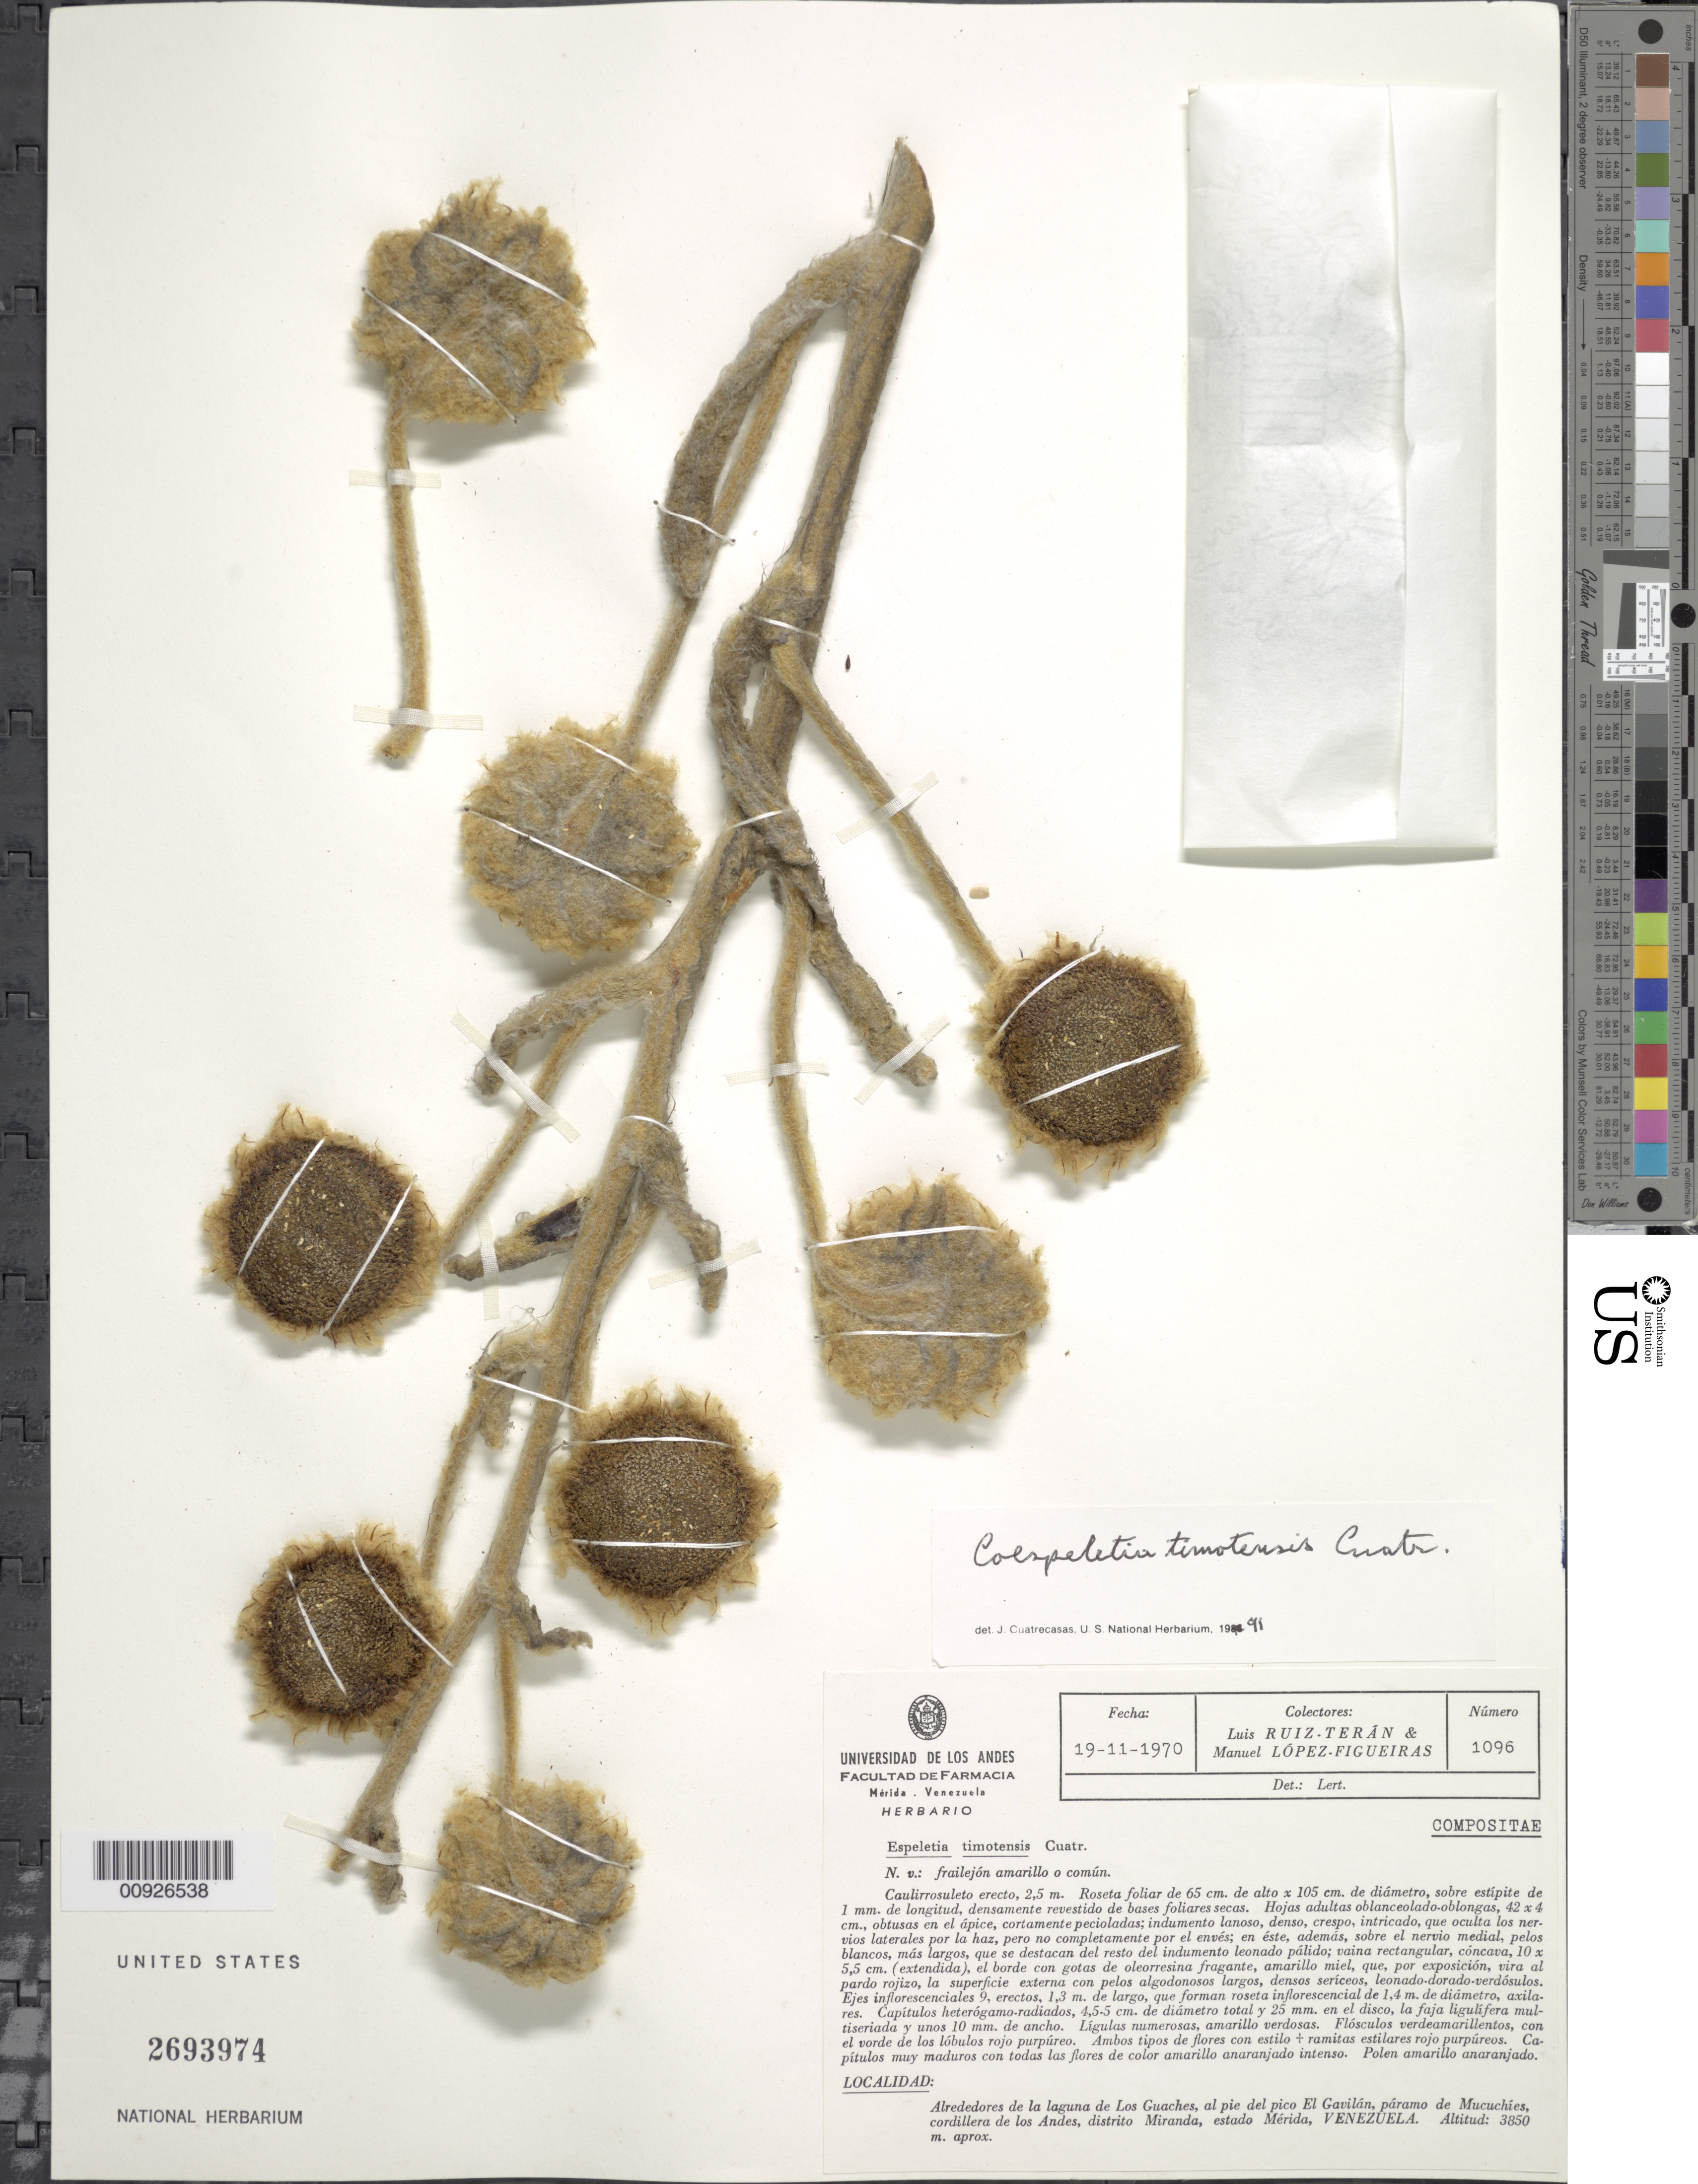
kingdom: Plantae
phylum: Tracheophyta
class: Magnoliopsida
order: Asterales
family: Asteraceae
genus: Coespeletia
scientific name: Coespeletia timotensis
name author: (Cuatrec.) Cuatrec.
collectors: L. E. Ruíz-Terán & M. López Figueiras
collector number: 1096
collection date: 1970-11-19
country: Venezuela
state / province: Mérida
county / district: Miranda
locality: Páramo de Mucuchíes. Alrededor de la Laguna de Los Guaches, al pie del Pico El Gavilán.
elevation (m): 3850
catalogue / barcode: US 2693974